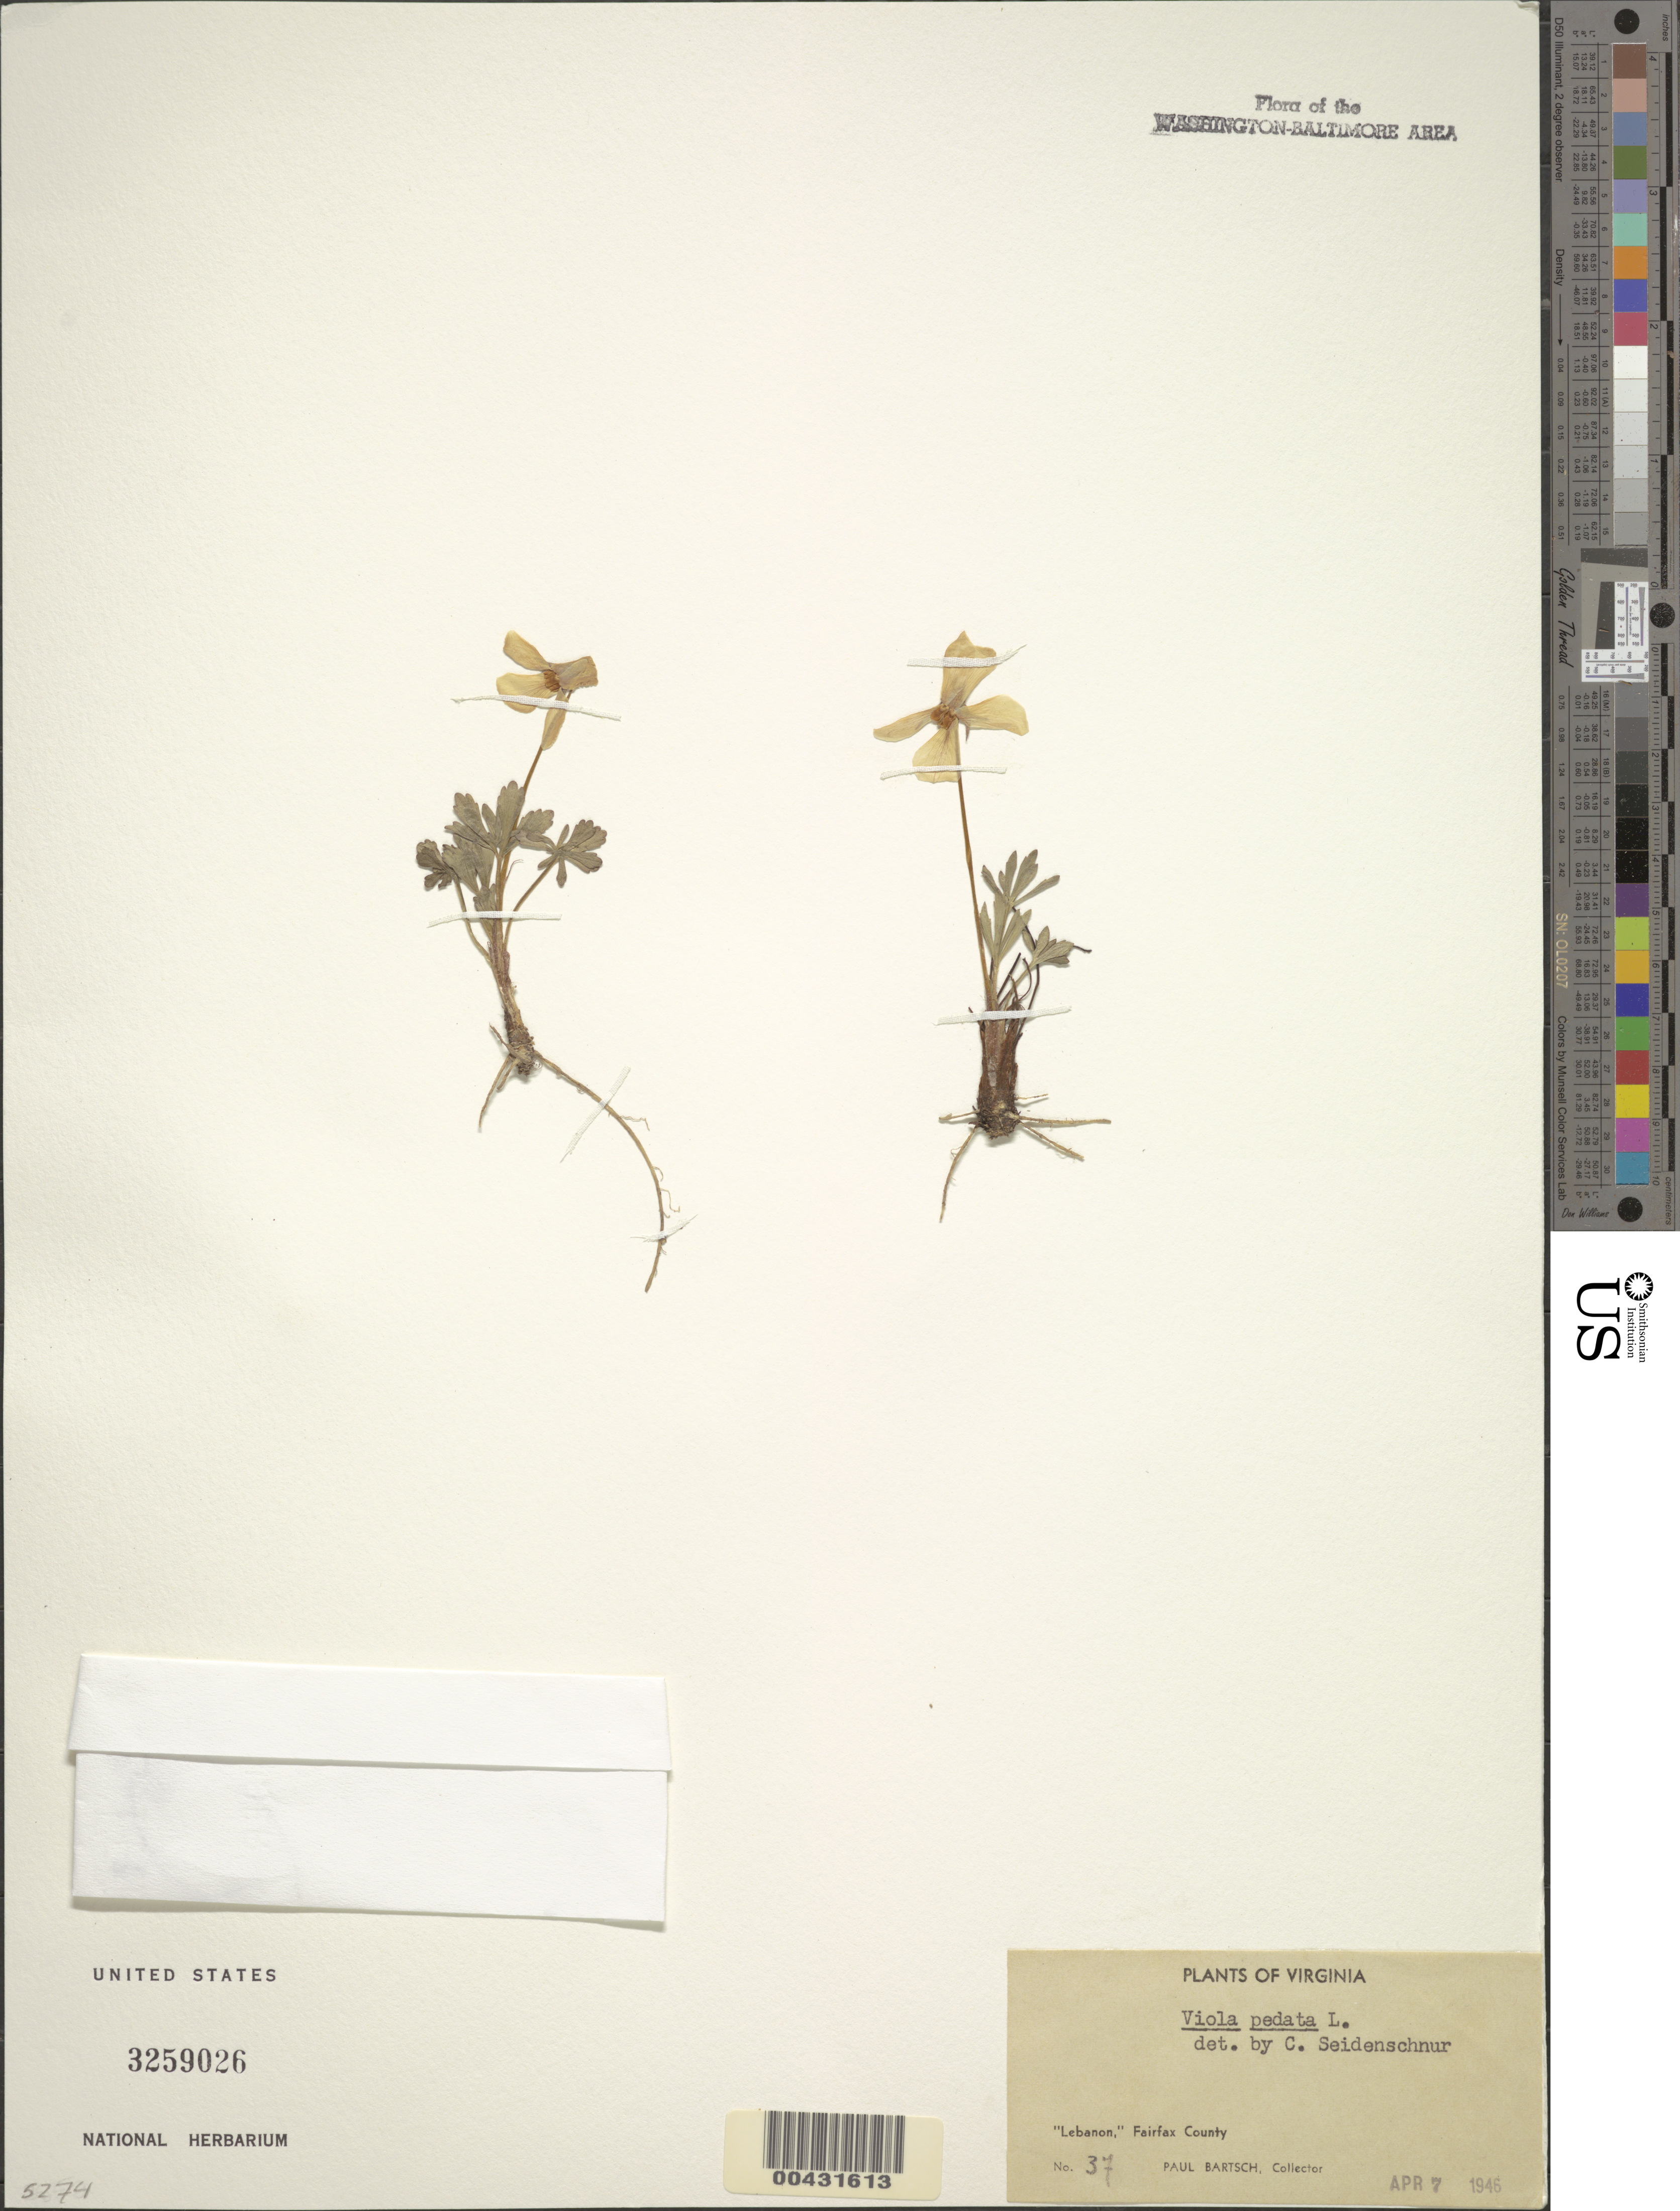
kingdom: Plantae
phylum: Tracheophyta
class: Magnoliopsida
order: Malpighiales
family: Violaceae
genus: Viola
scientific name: Viola pedata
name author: L.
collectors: P. Bartsch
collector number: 37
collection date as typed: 07 Apr 1946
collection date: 1946-04-07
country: United States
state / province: Virginia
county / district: Fairfax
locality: Lebanon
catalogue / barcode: US 3259026